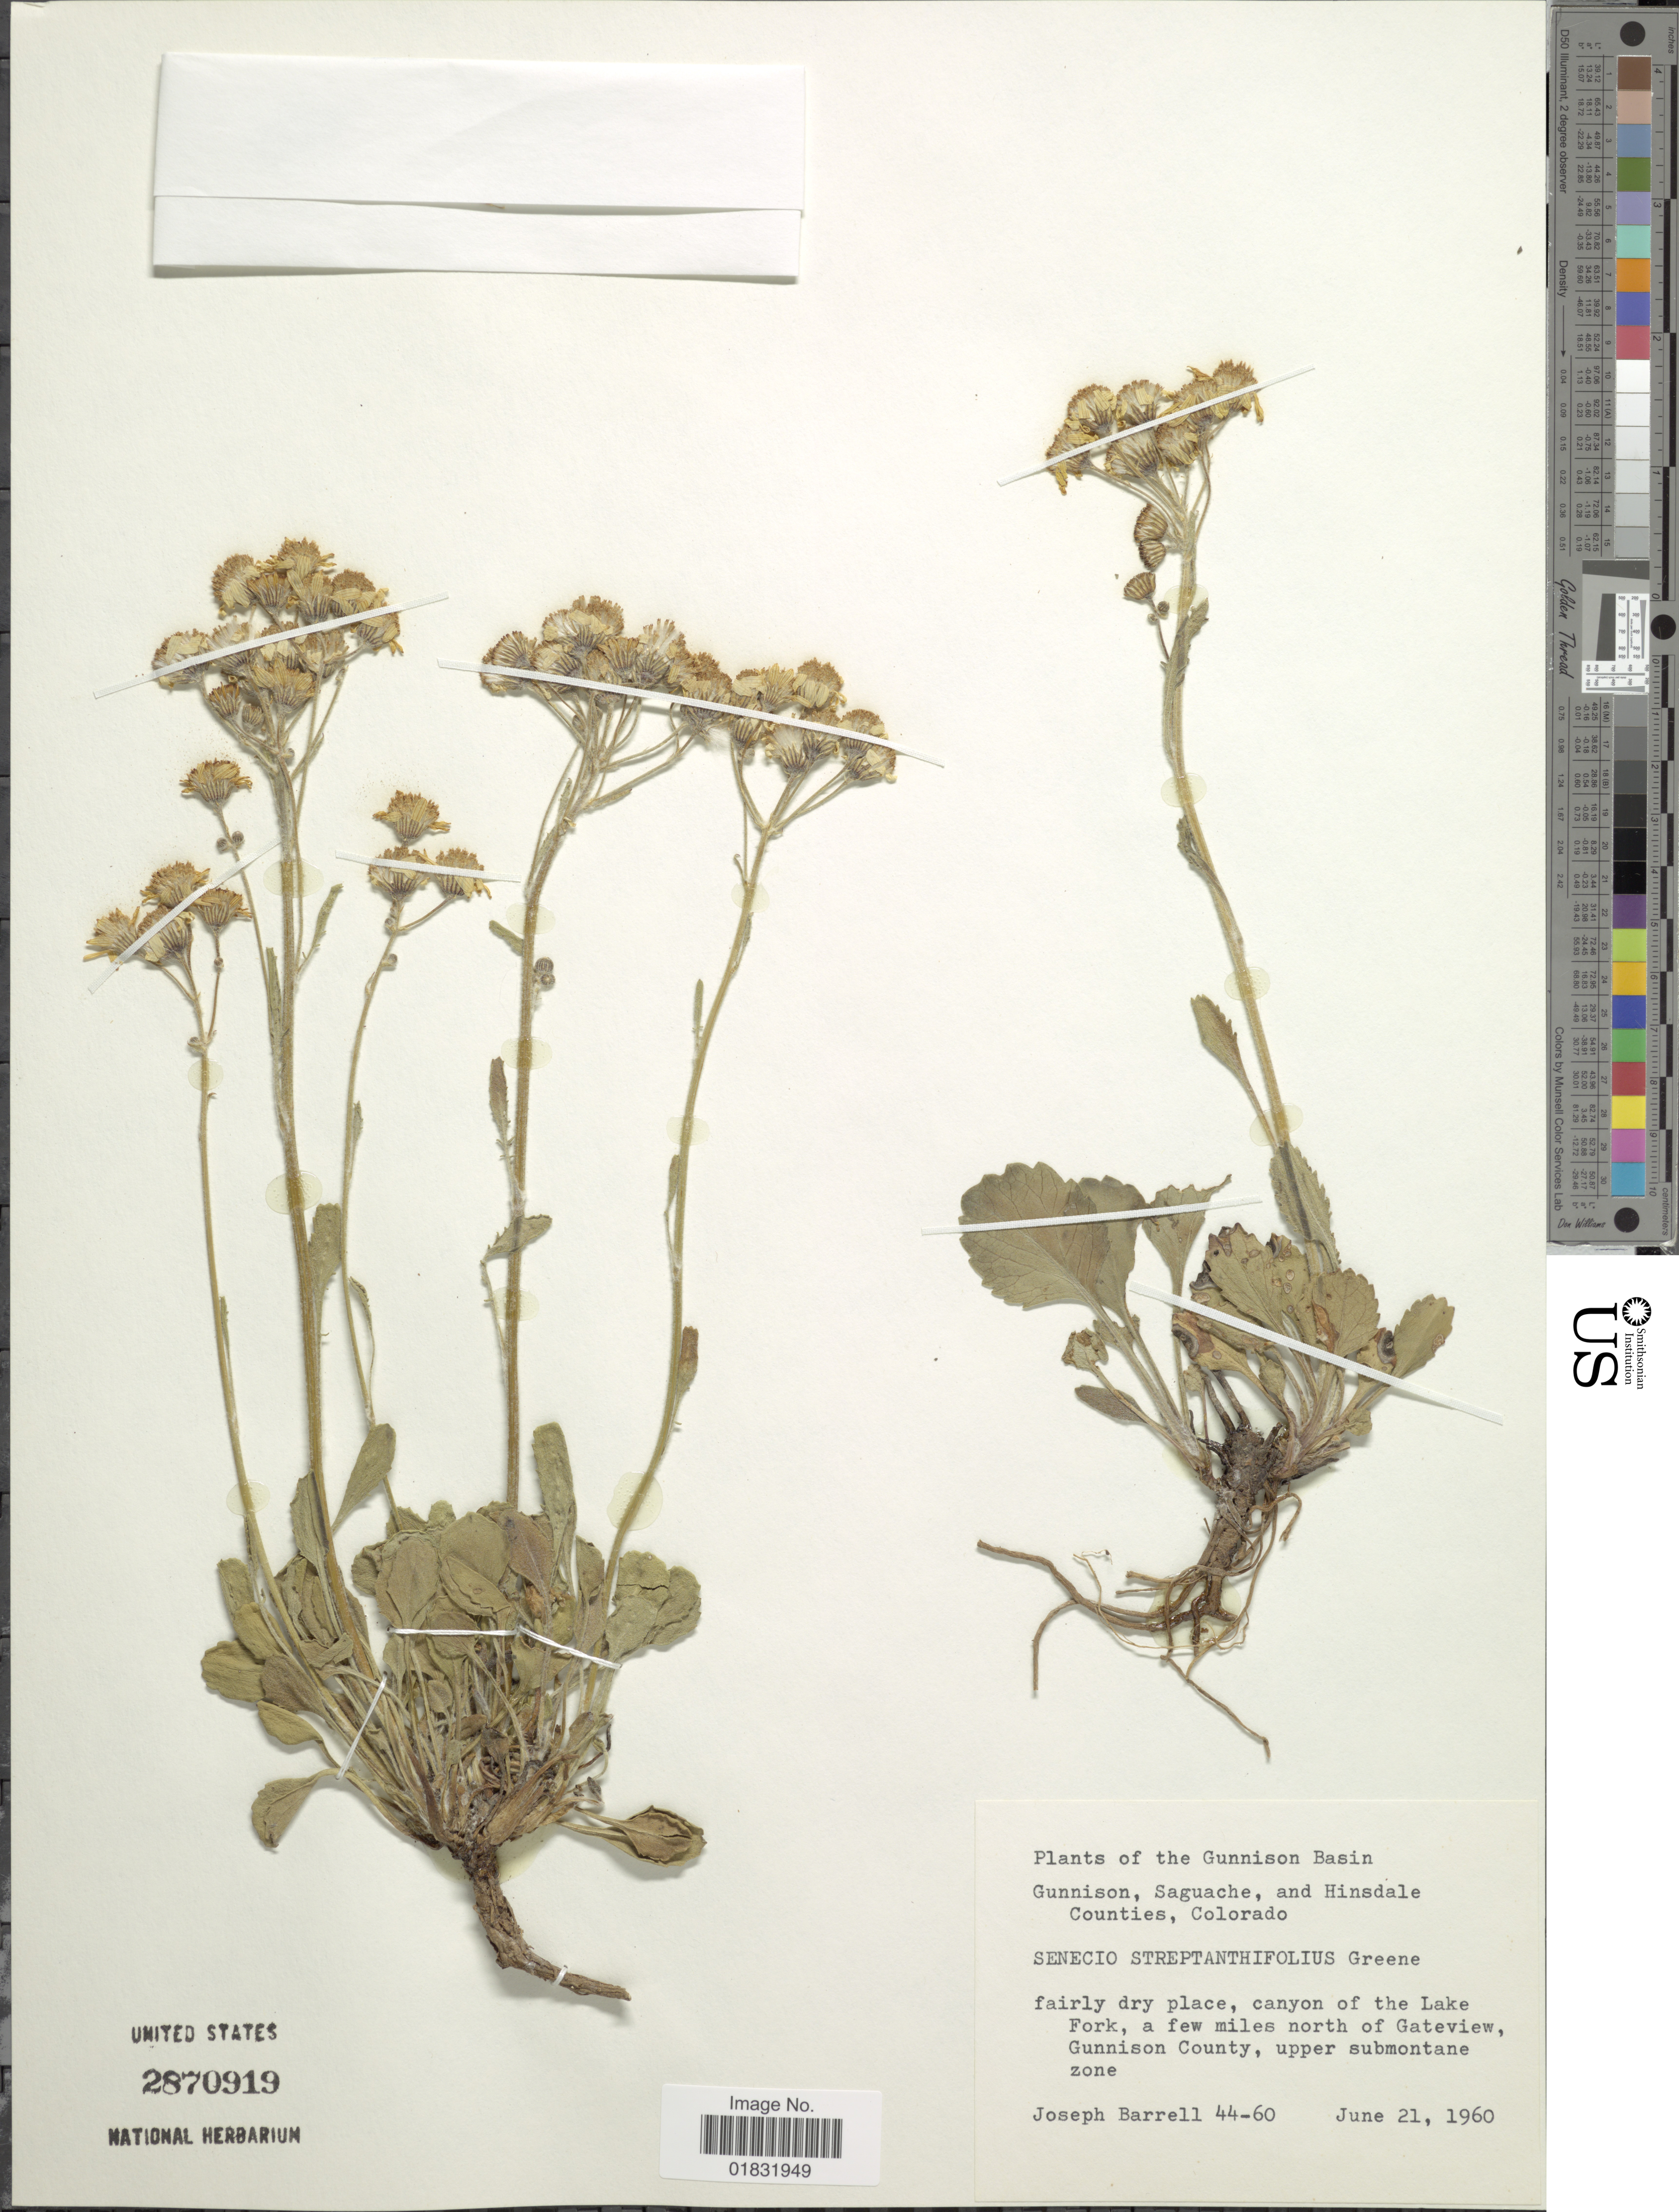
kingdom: Plantae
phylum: Tracheophyta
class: Magnoliopsida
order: Asterales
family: Asteraceae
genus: Packera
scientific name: Packera streptanthifolia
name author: (Greene) W.A. Weber & Á. Löve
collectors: J. Barrell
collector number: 44-60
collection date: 1960-06-21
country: United States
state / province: Colorado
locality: The Gunnison Basin Gunnison, Saguache, and Hinsdale Counties, fairly dry place, canyon of the Lake Fork, afew miles north of Gateview, Gunnison County, upper submontane zone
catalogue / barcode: US 2870919